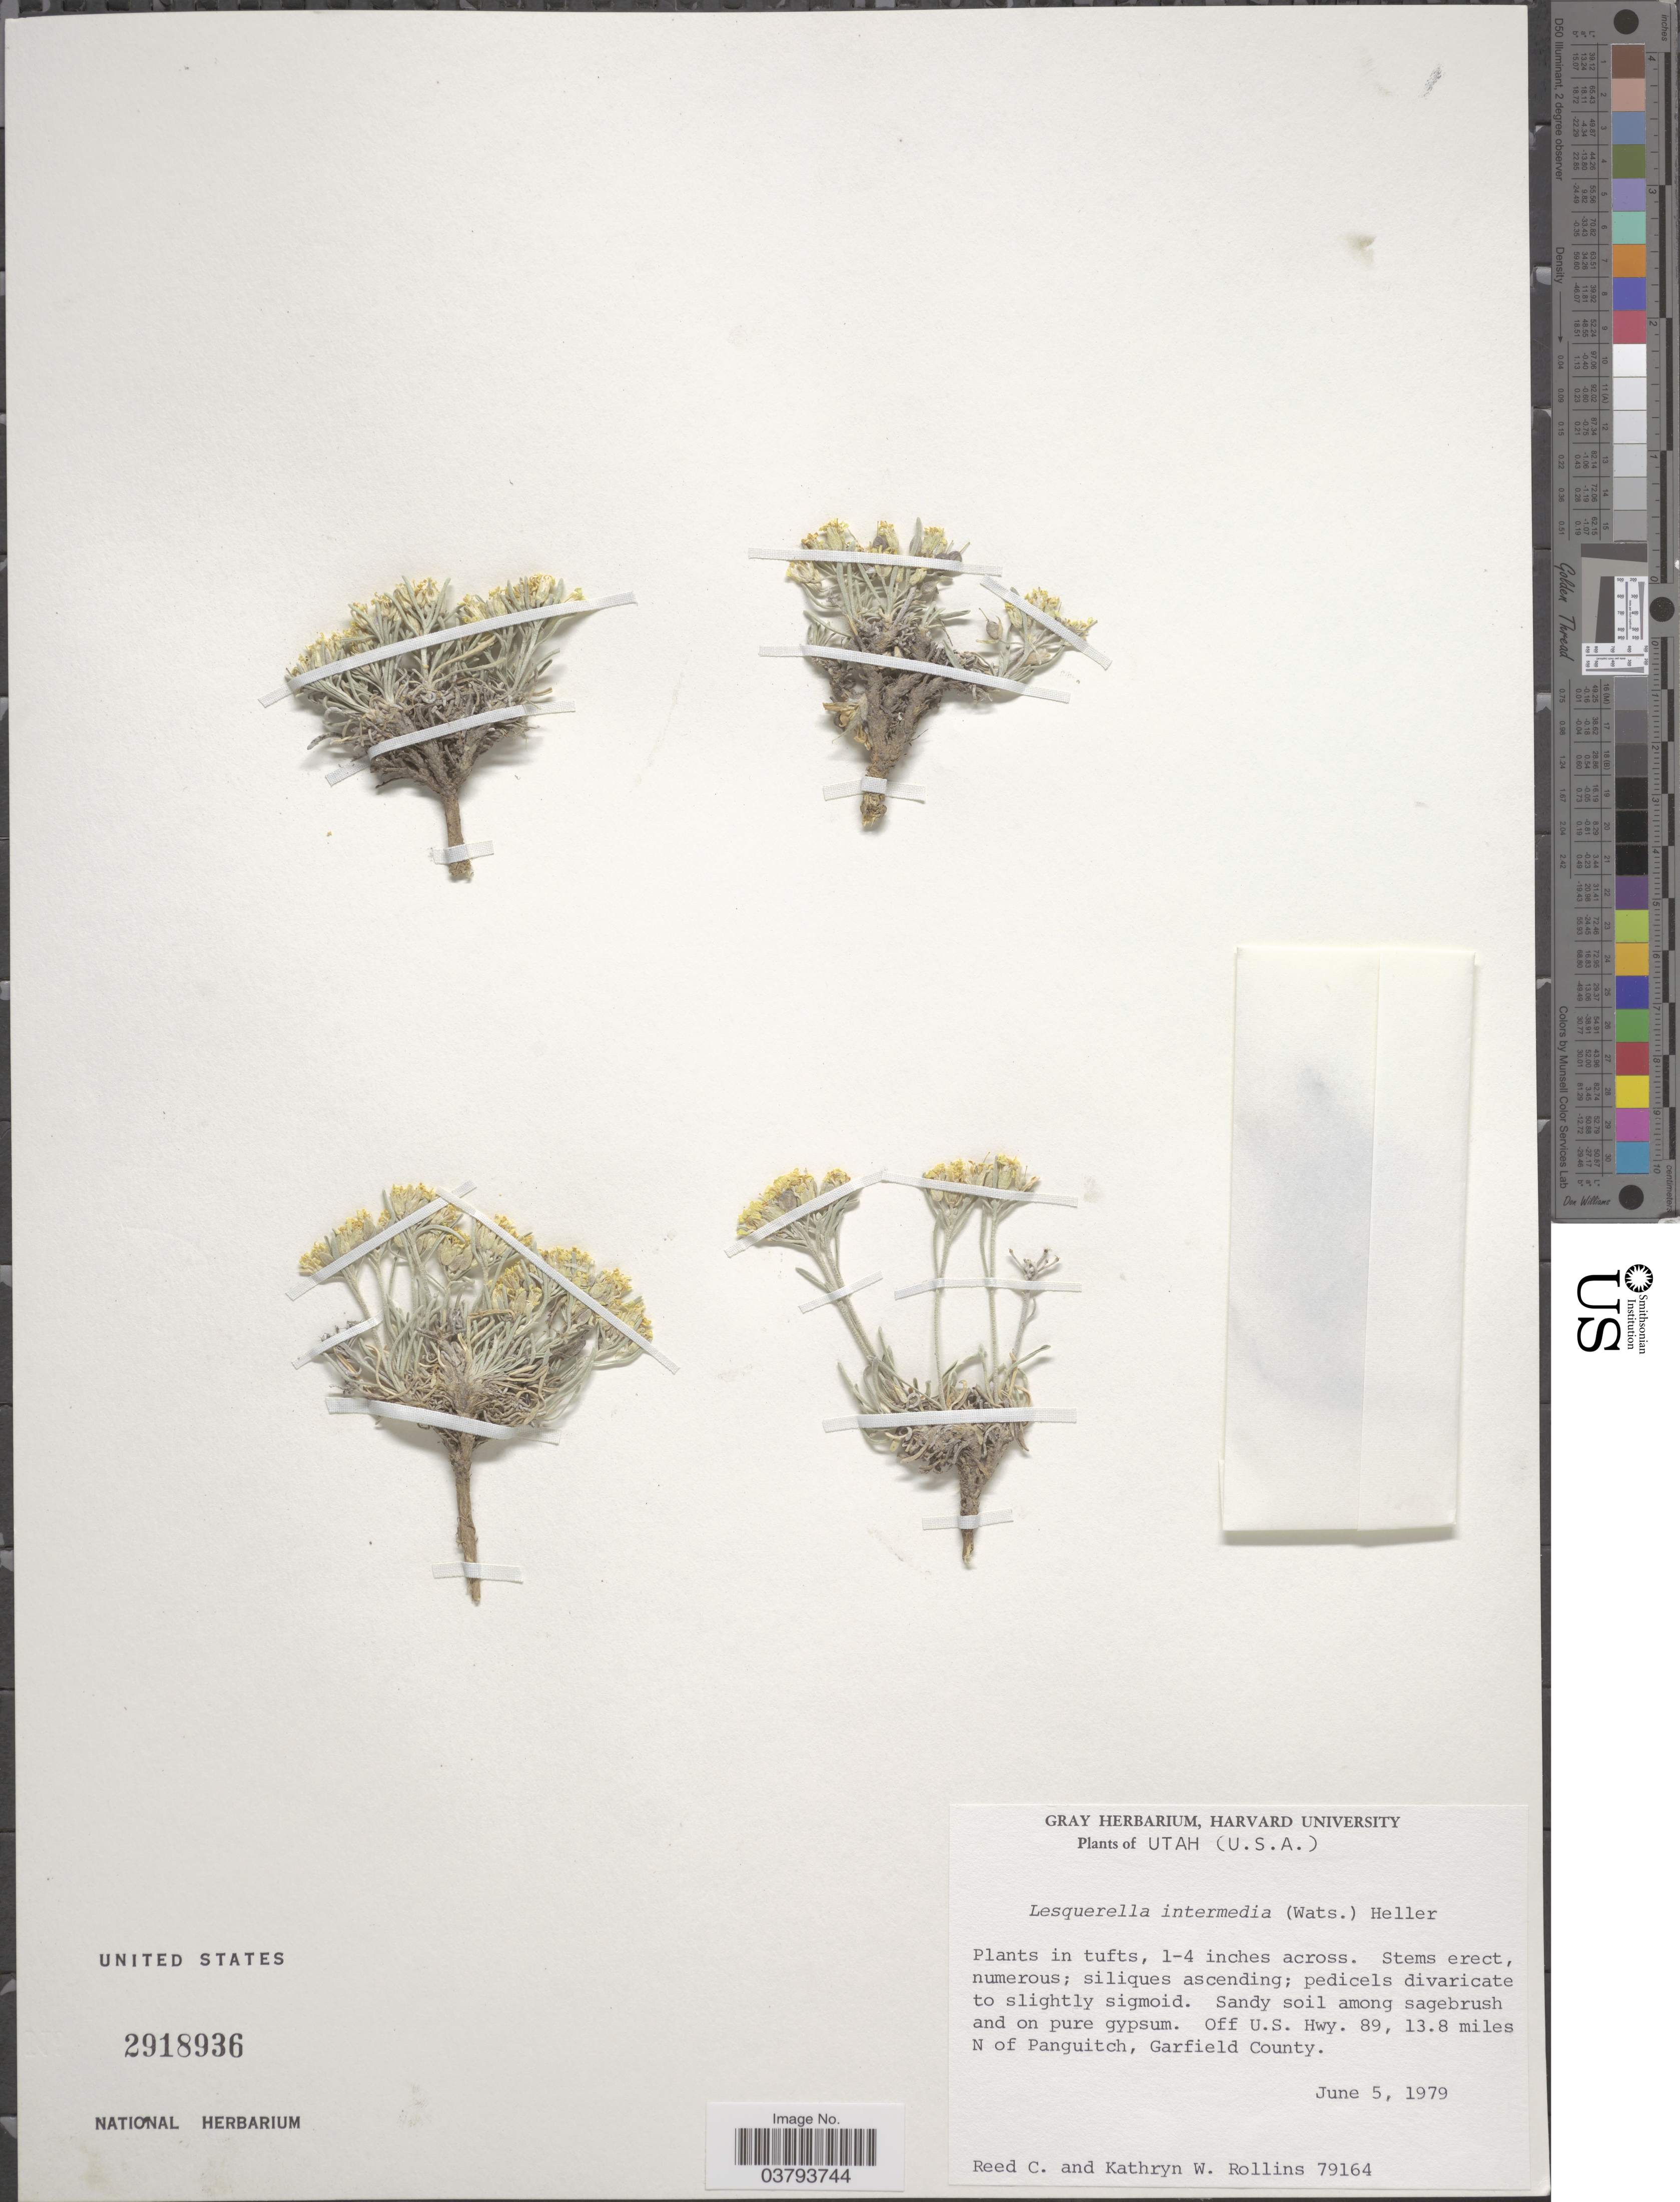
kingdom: Plantae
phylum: Tracheophyta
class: Magnoliopsida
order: Brassicales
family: Brassicaceae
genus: Lesquerella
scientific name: Lesquerella intermedia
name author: (S. Watson) A. Heller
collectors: R. C. Rollins & K. W. Rollins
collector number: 79164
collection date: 1979-06-05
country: United States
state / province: Utah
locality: Off U.S. Hwy. 89, 13.8 miles N of Panguitch, Garfield County.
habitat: sandy soil among sagebrush and on pure gypsum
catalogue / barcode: US 2918936